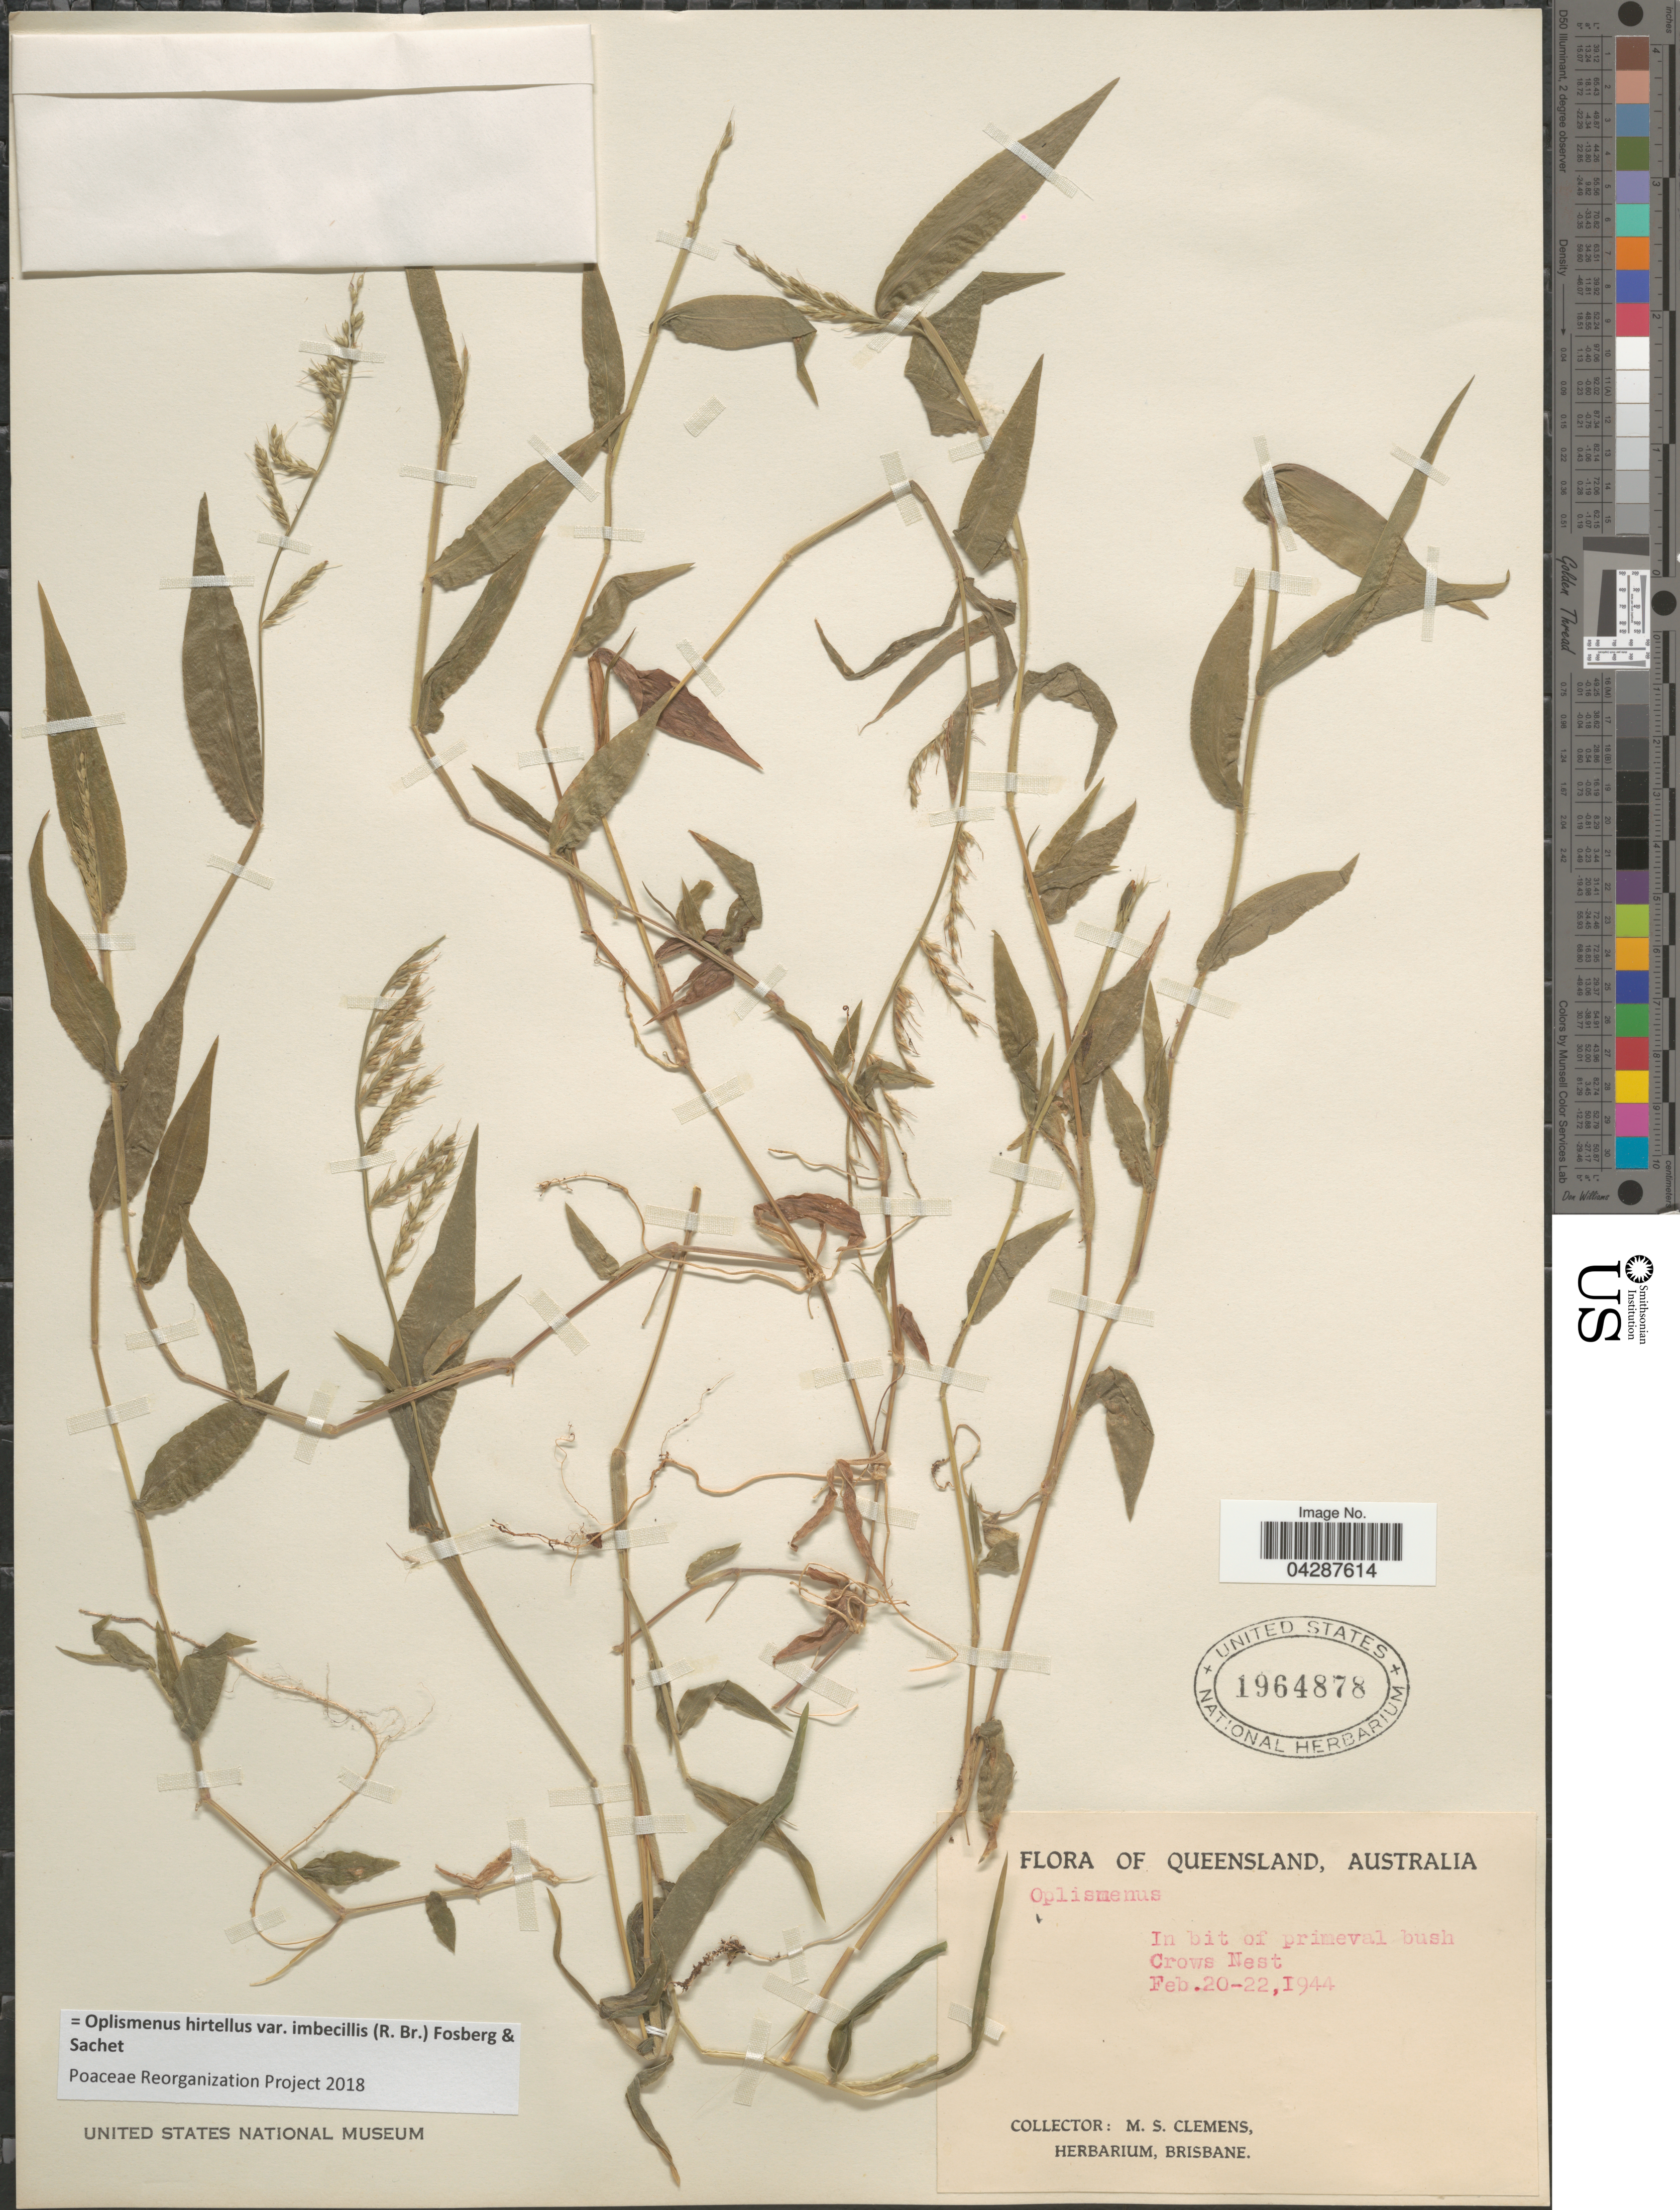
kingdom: Plantae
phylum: Tracheophyta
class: Liliopsida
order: Poales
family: Poaceae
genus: Oplismenus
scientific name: Oplismenus hirtellus var. imbecillis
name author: (R. Br.) Fosberg & Sachet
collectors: M. S. Clemens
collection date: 1944-02-20/1944-02-22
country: Australia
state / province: Queensland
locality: Crows Nest.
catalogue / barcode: US 1964878